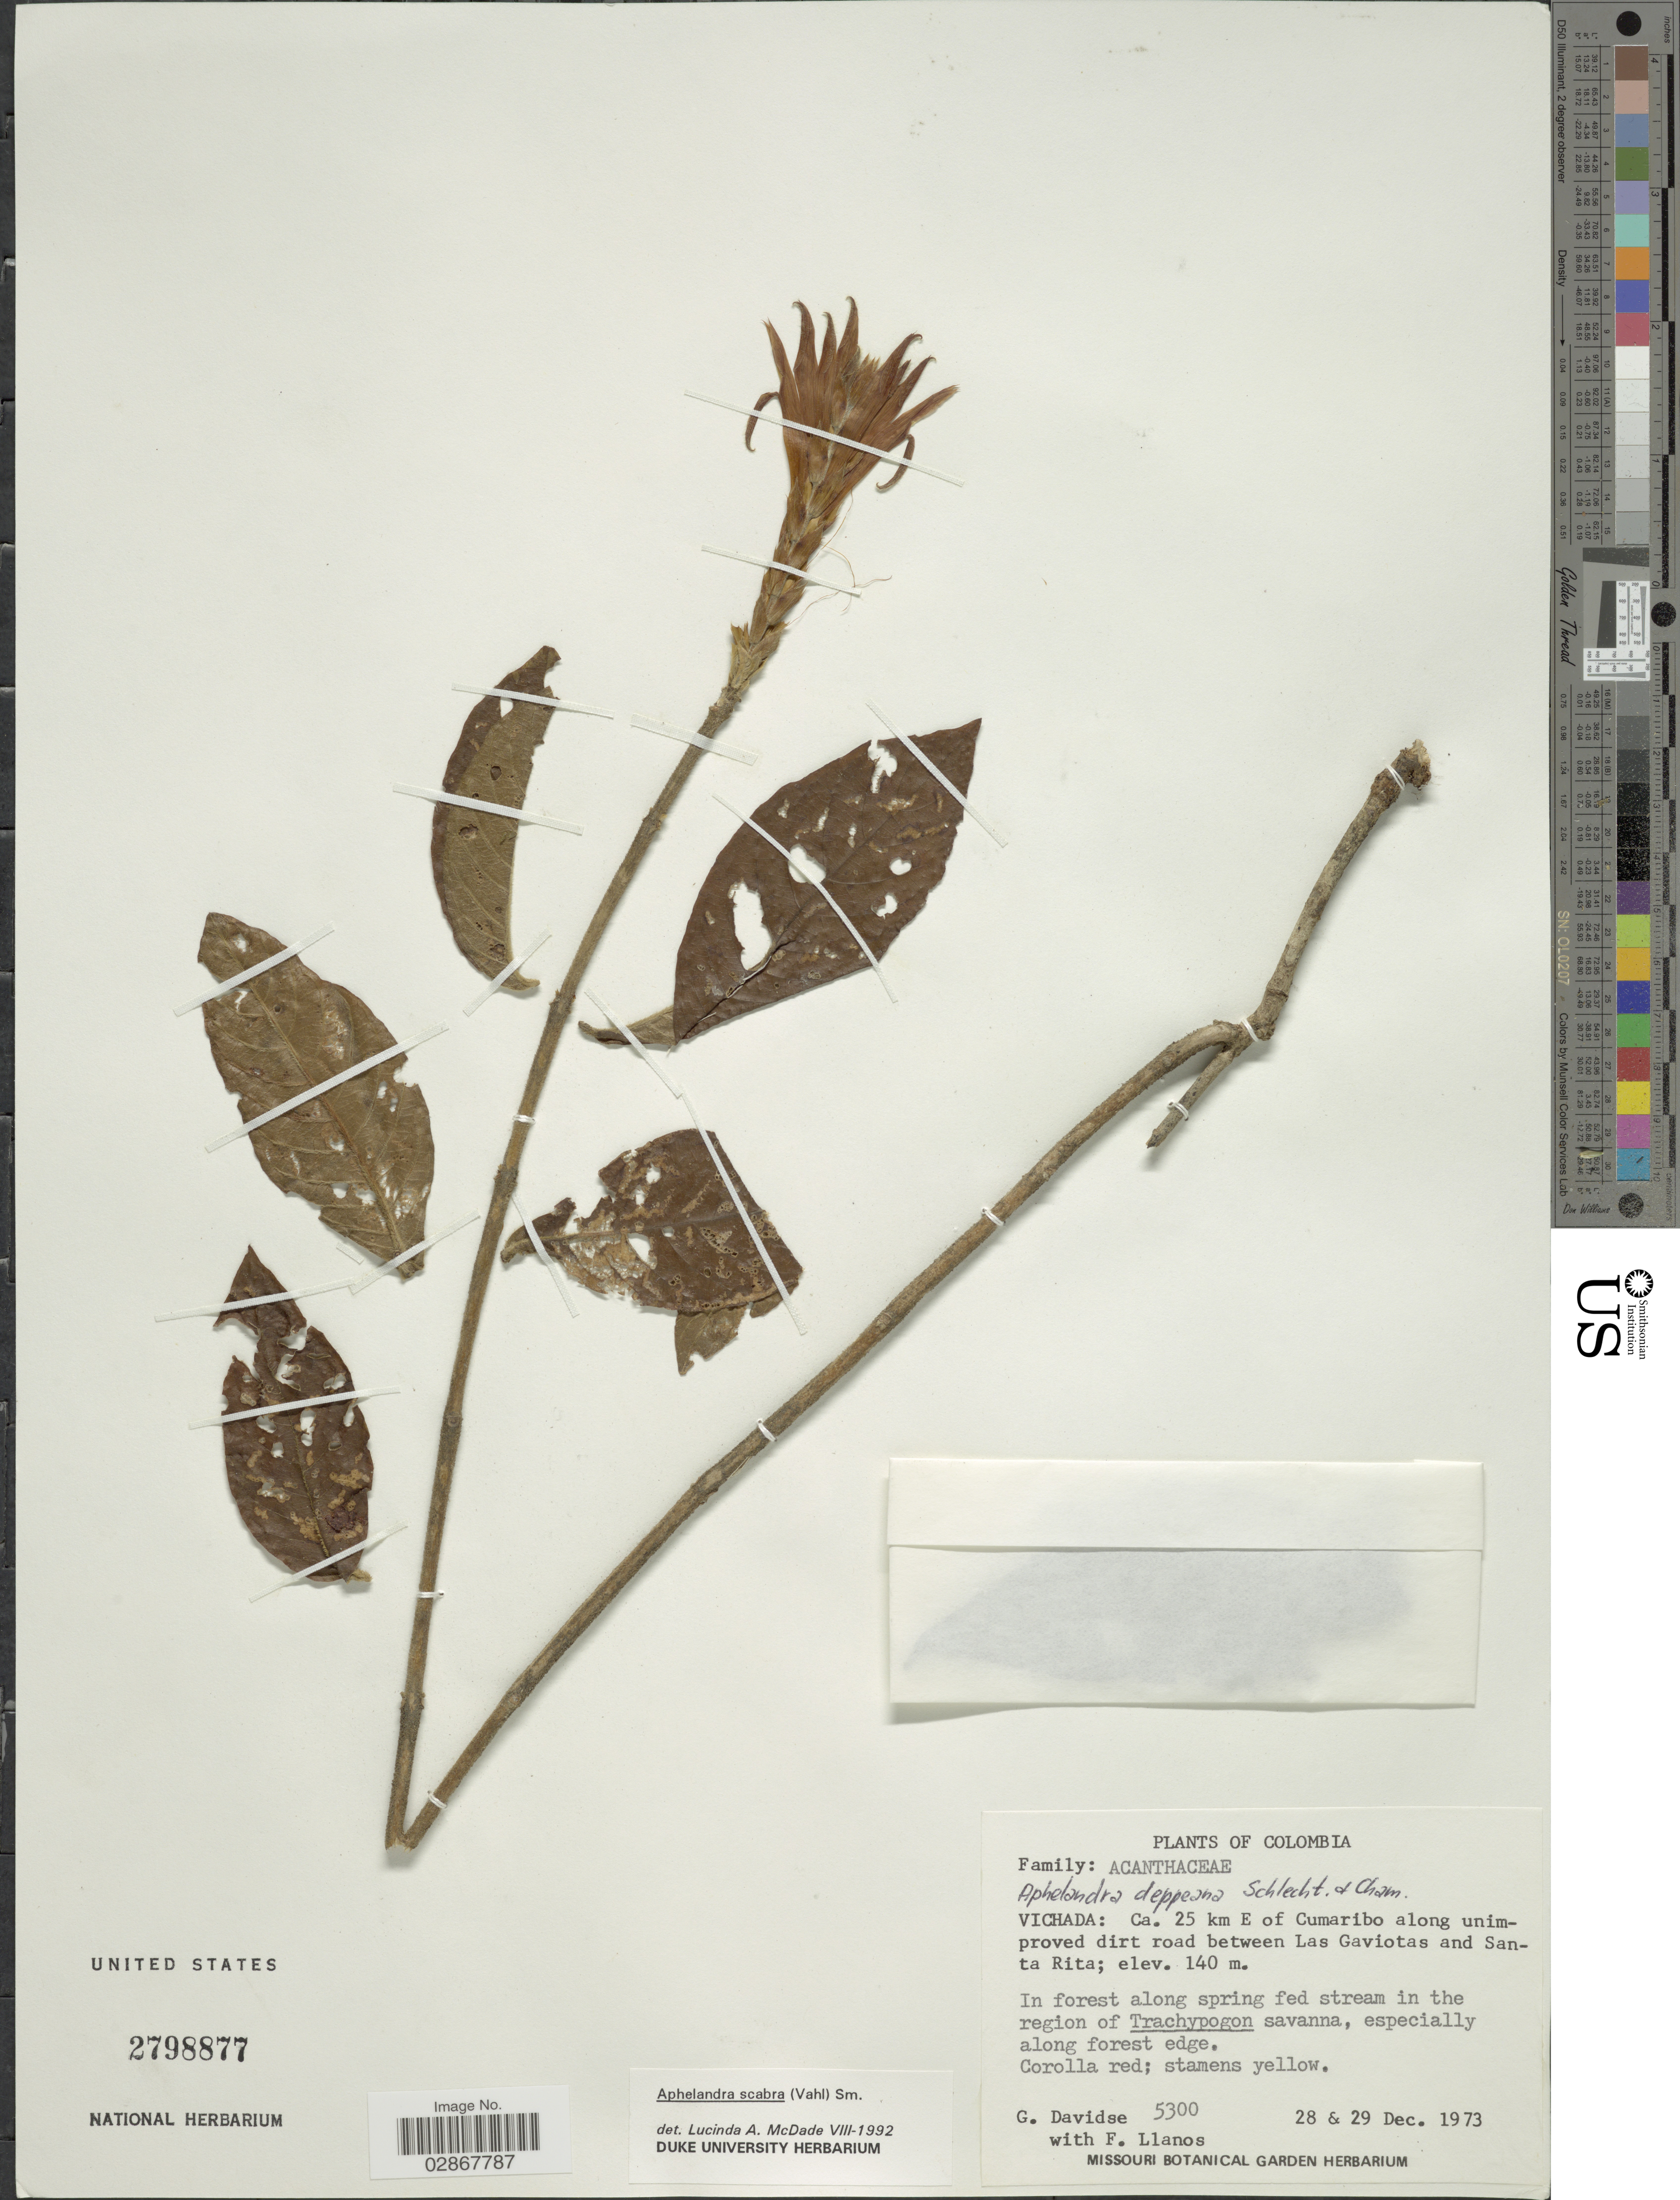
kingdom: Plantae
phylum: Tracheophyta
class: Magnoliopsida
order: Lamiales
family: Acanthaceae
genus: Aphelandra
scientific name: Aphelandra scabra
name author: (Vahl) Sm.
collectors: G. Davidse & F. Llanos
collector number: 5300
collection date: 1973-12-28/1973-12-29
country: Colombia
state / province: Vichada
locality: Ca. 25 km E of Cumaribo along unimproved dirt road between Las Gaviotas and Santa Rita.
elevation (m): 140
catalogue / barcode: US 2798877